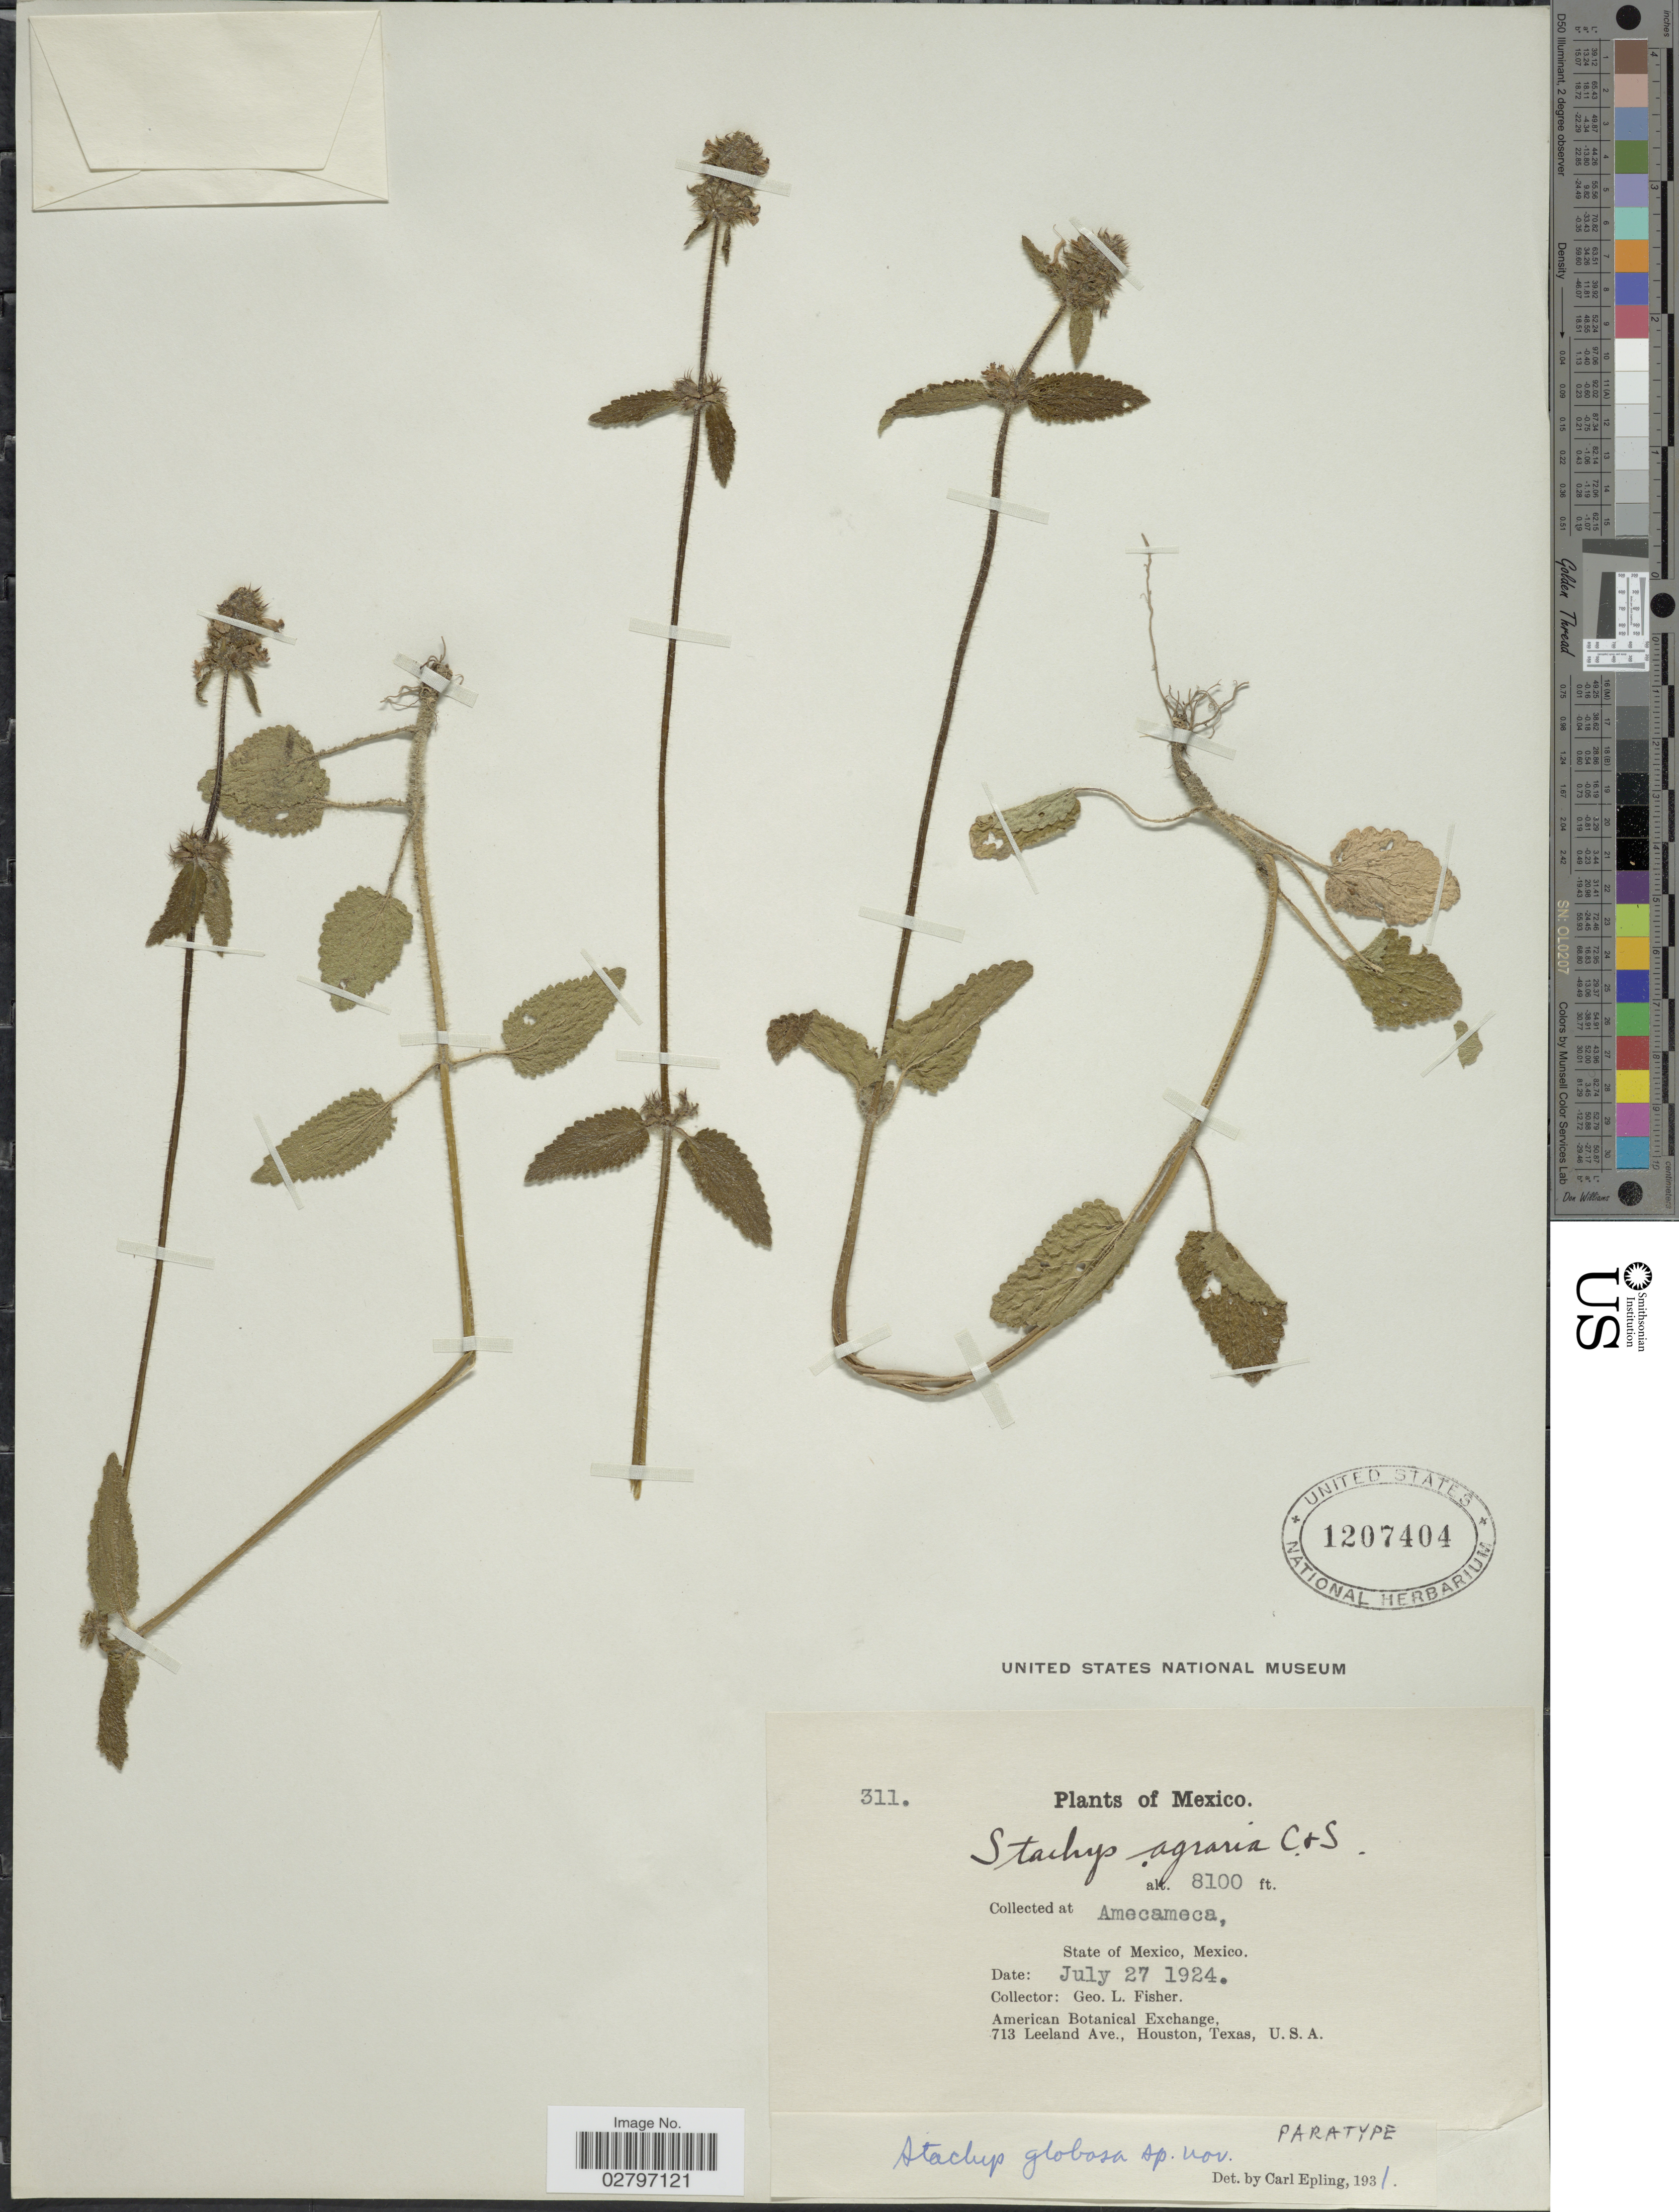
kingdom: Plantae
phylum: Tracheophyta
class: Magnoliopsida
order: Lamiales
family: Lamiaceae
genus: Stachys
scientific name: Stachys globosa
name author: Epling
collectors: G. L. Fisher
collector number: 311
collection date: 1924-07-27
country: Mexico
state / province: México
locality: Amecameca.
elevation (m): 2469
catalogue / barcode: US 1207404